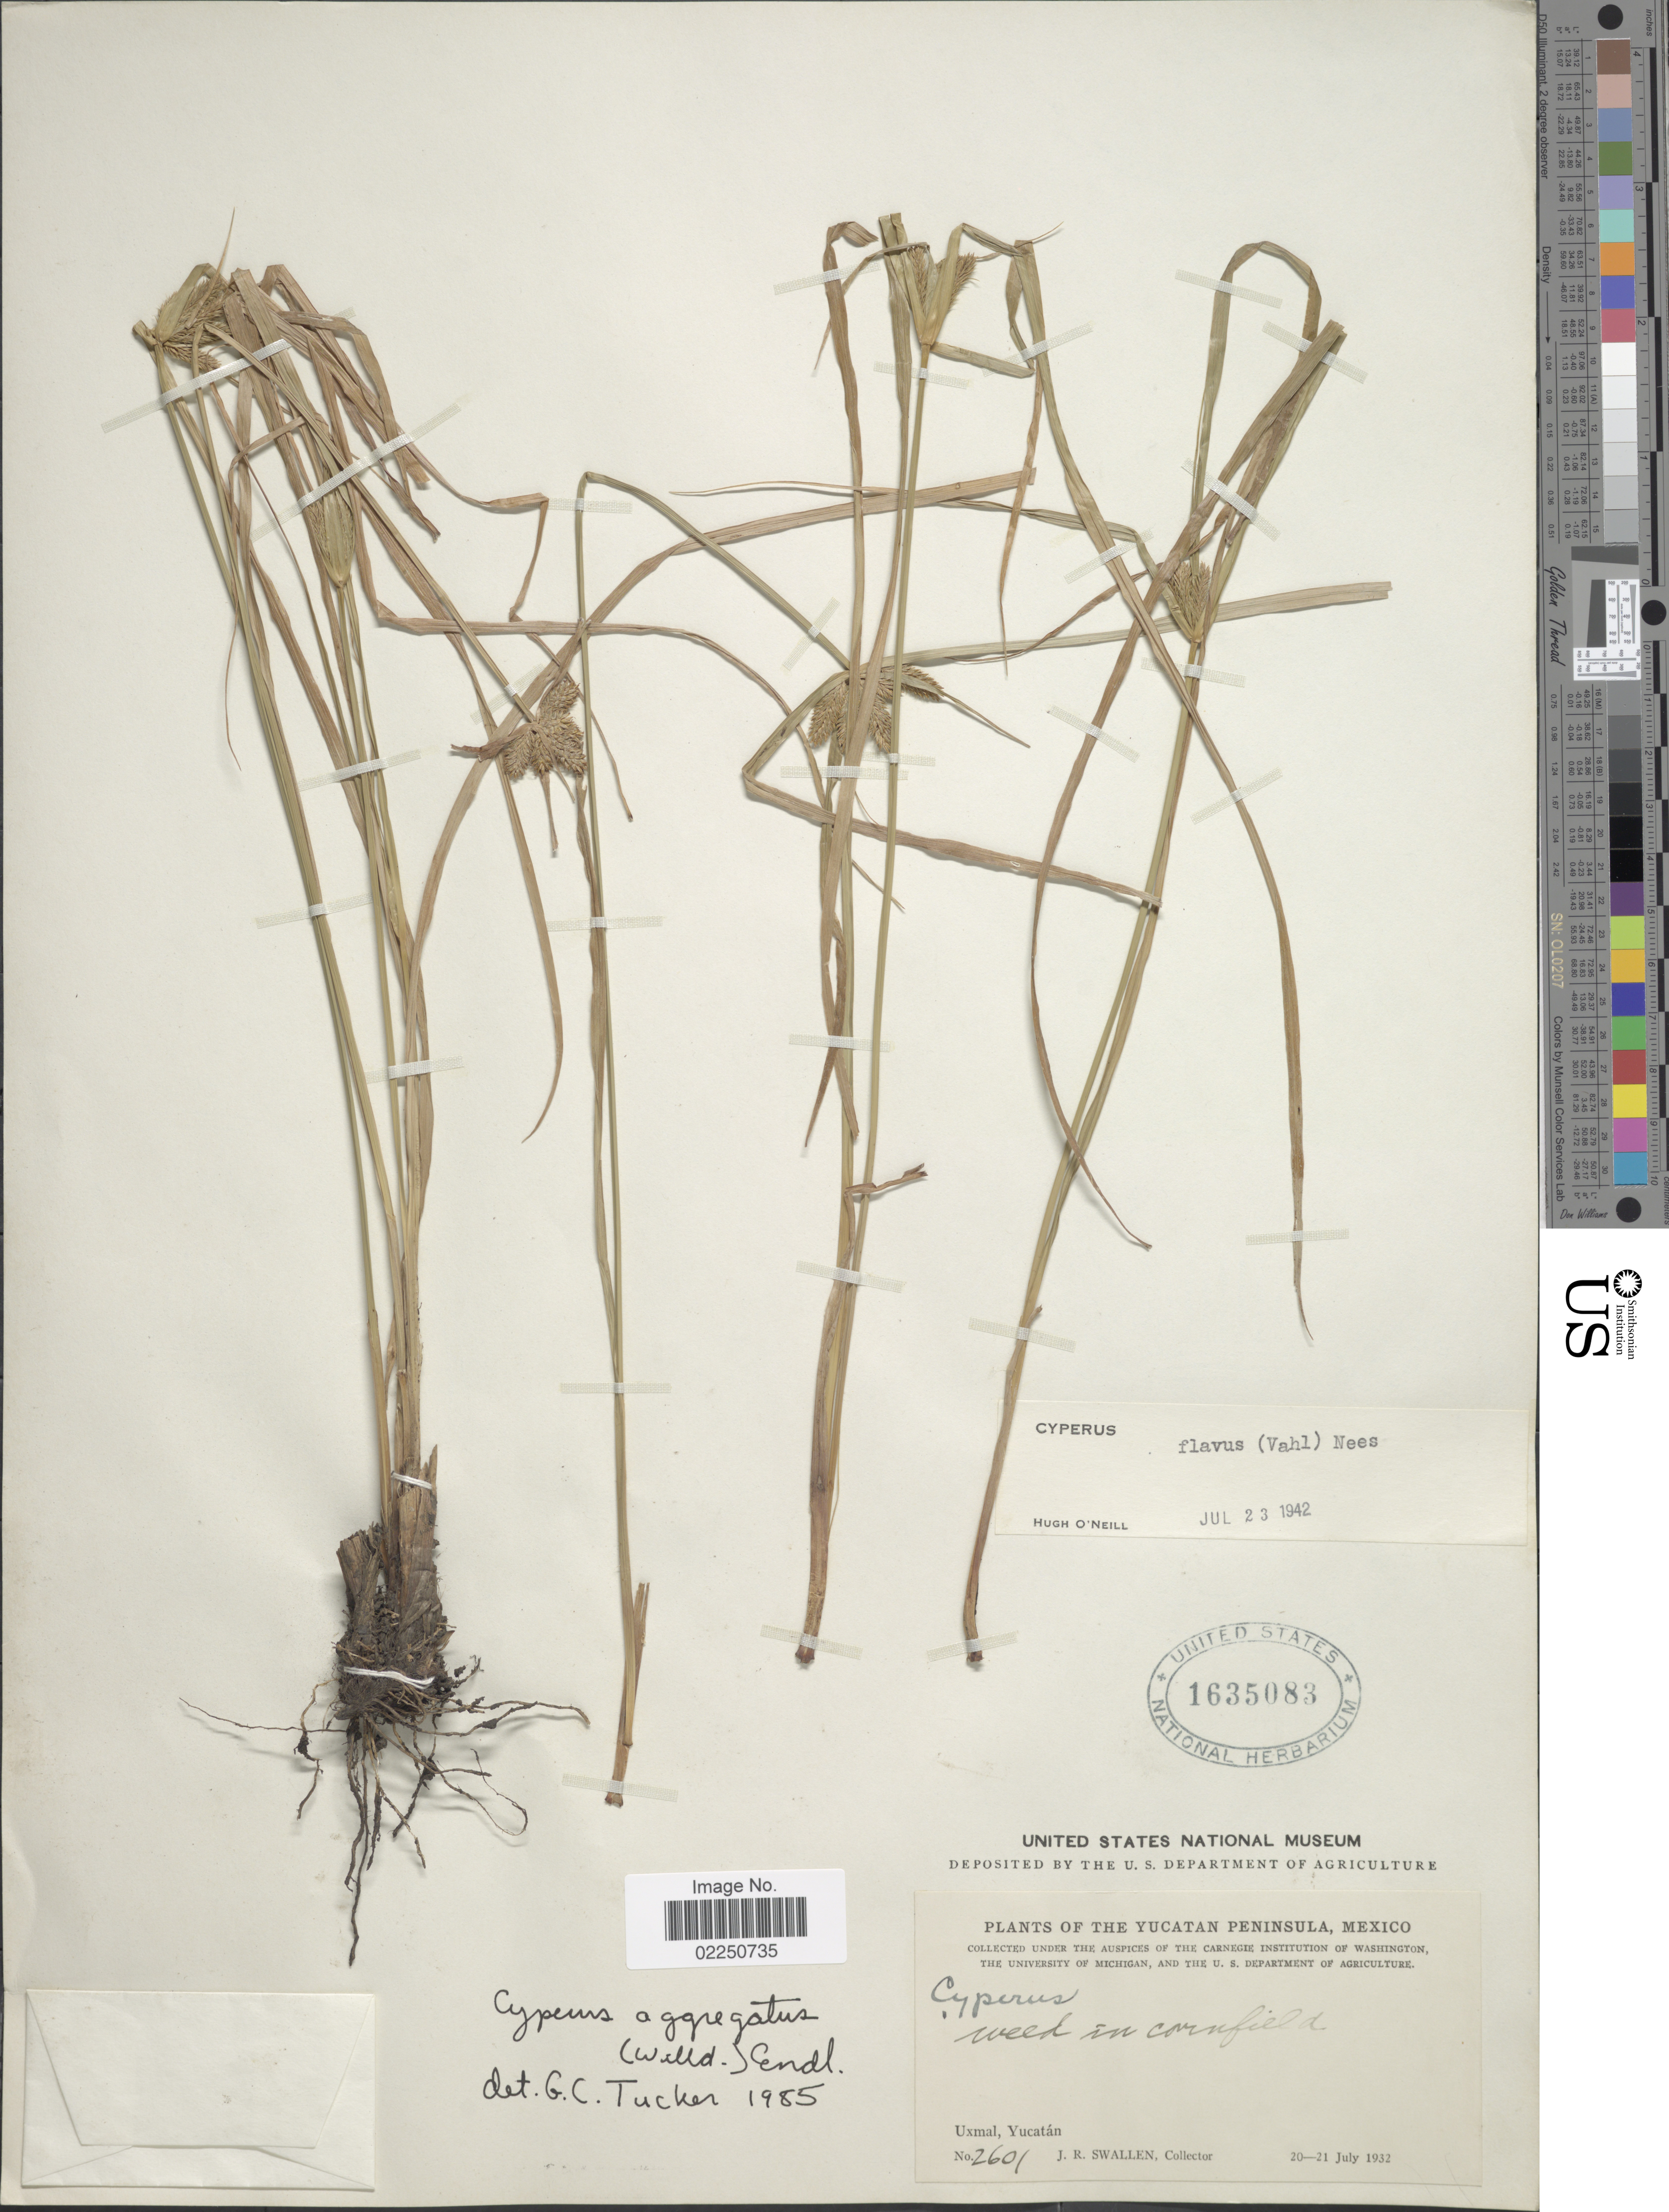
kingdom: Plantae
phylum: Tracheophyta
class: Liliopsida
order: Poales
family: Cyperaceae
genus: Cyperus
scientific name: Cyperus aggregatus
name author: (Willd.) Endl.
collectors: J. R. Swallen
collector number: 2601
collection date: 1932-07-20/1932-07-21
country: Mexico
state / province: Yucatán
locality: The Yucatan Peninsula. Uxmal, Yucatan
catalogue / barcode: US 1635083